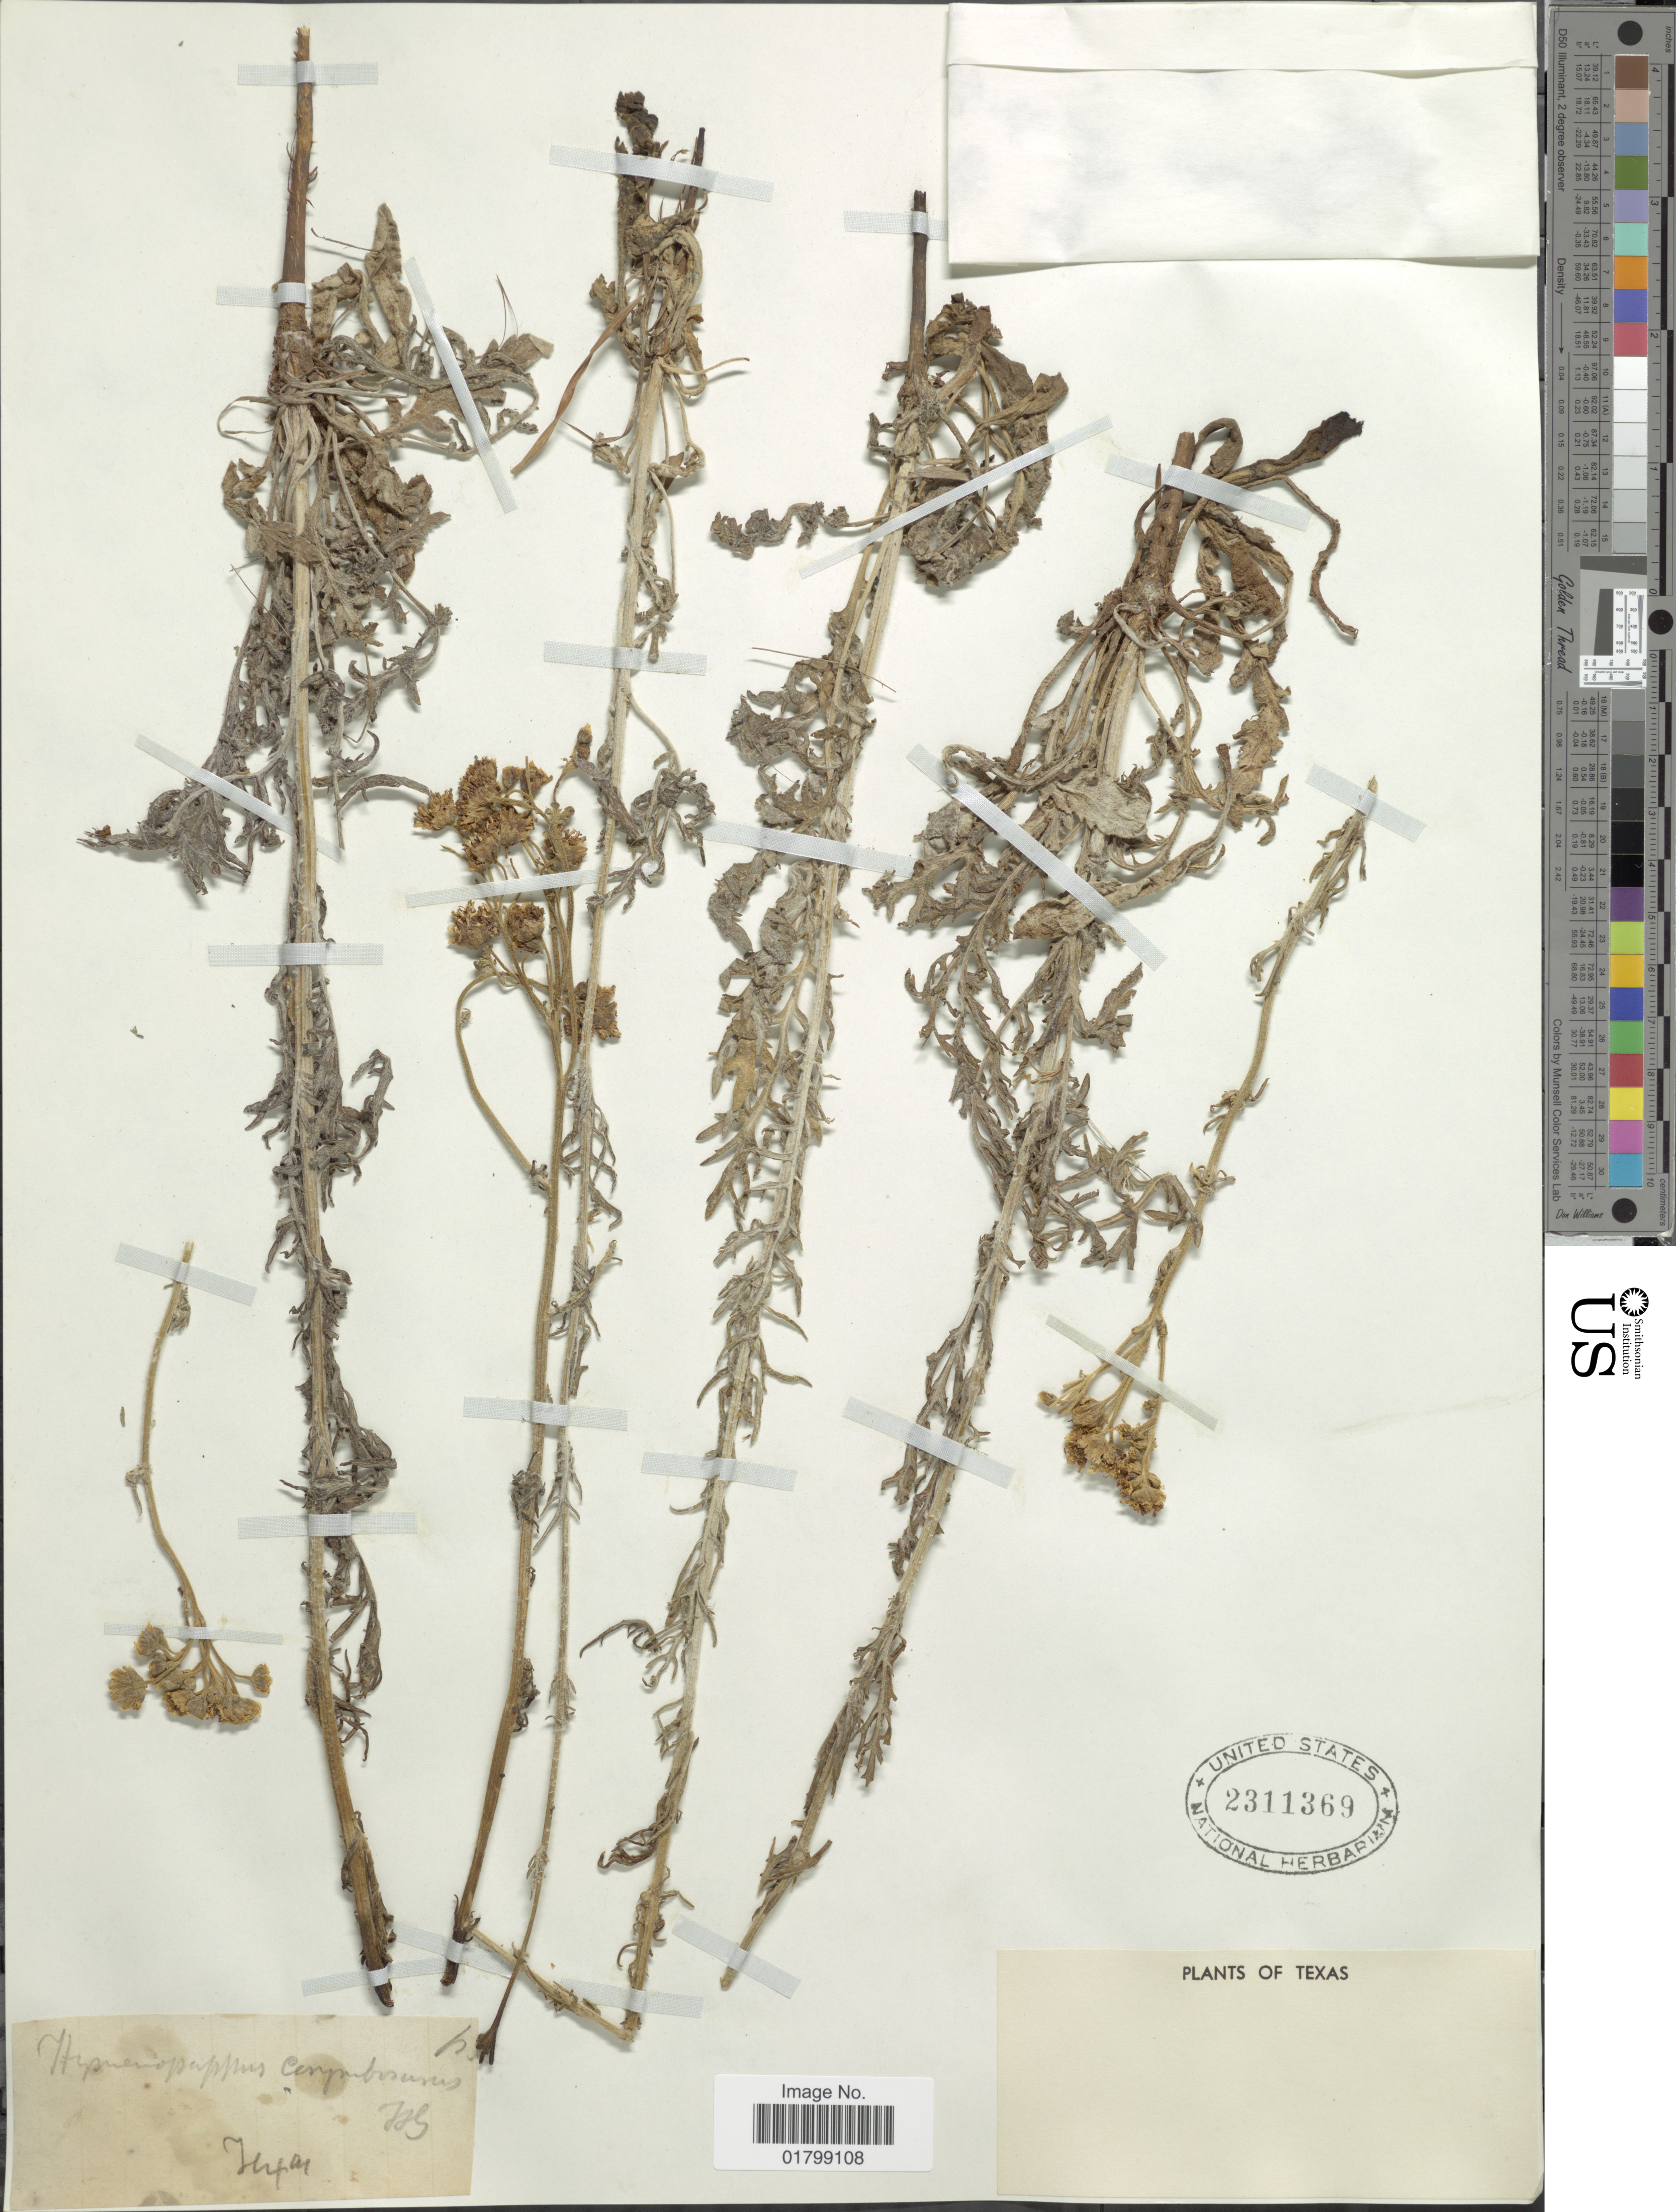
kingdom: Plantae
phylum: Tracheophyta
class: Magnoliopsida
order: Asterales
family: Asteraceae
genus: Hymenopappus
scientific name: Hymenopappus scabiosaeus var. corymbosus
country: United States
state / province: Texas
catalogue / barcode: US 2311369